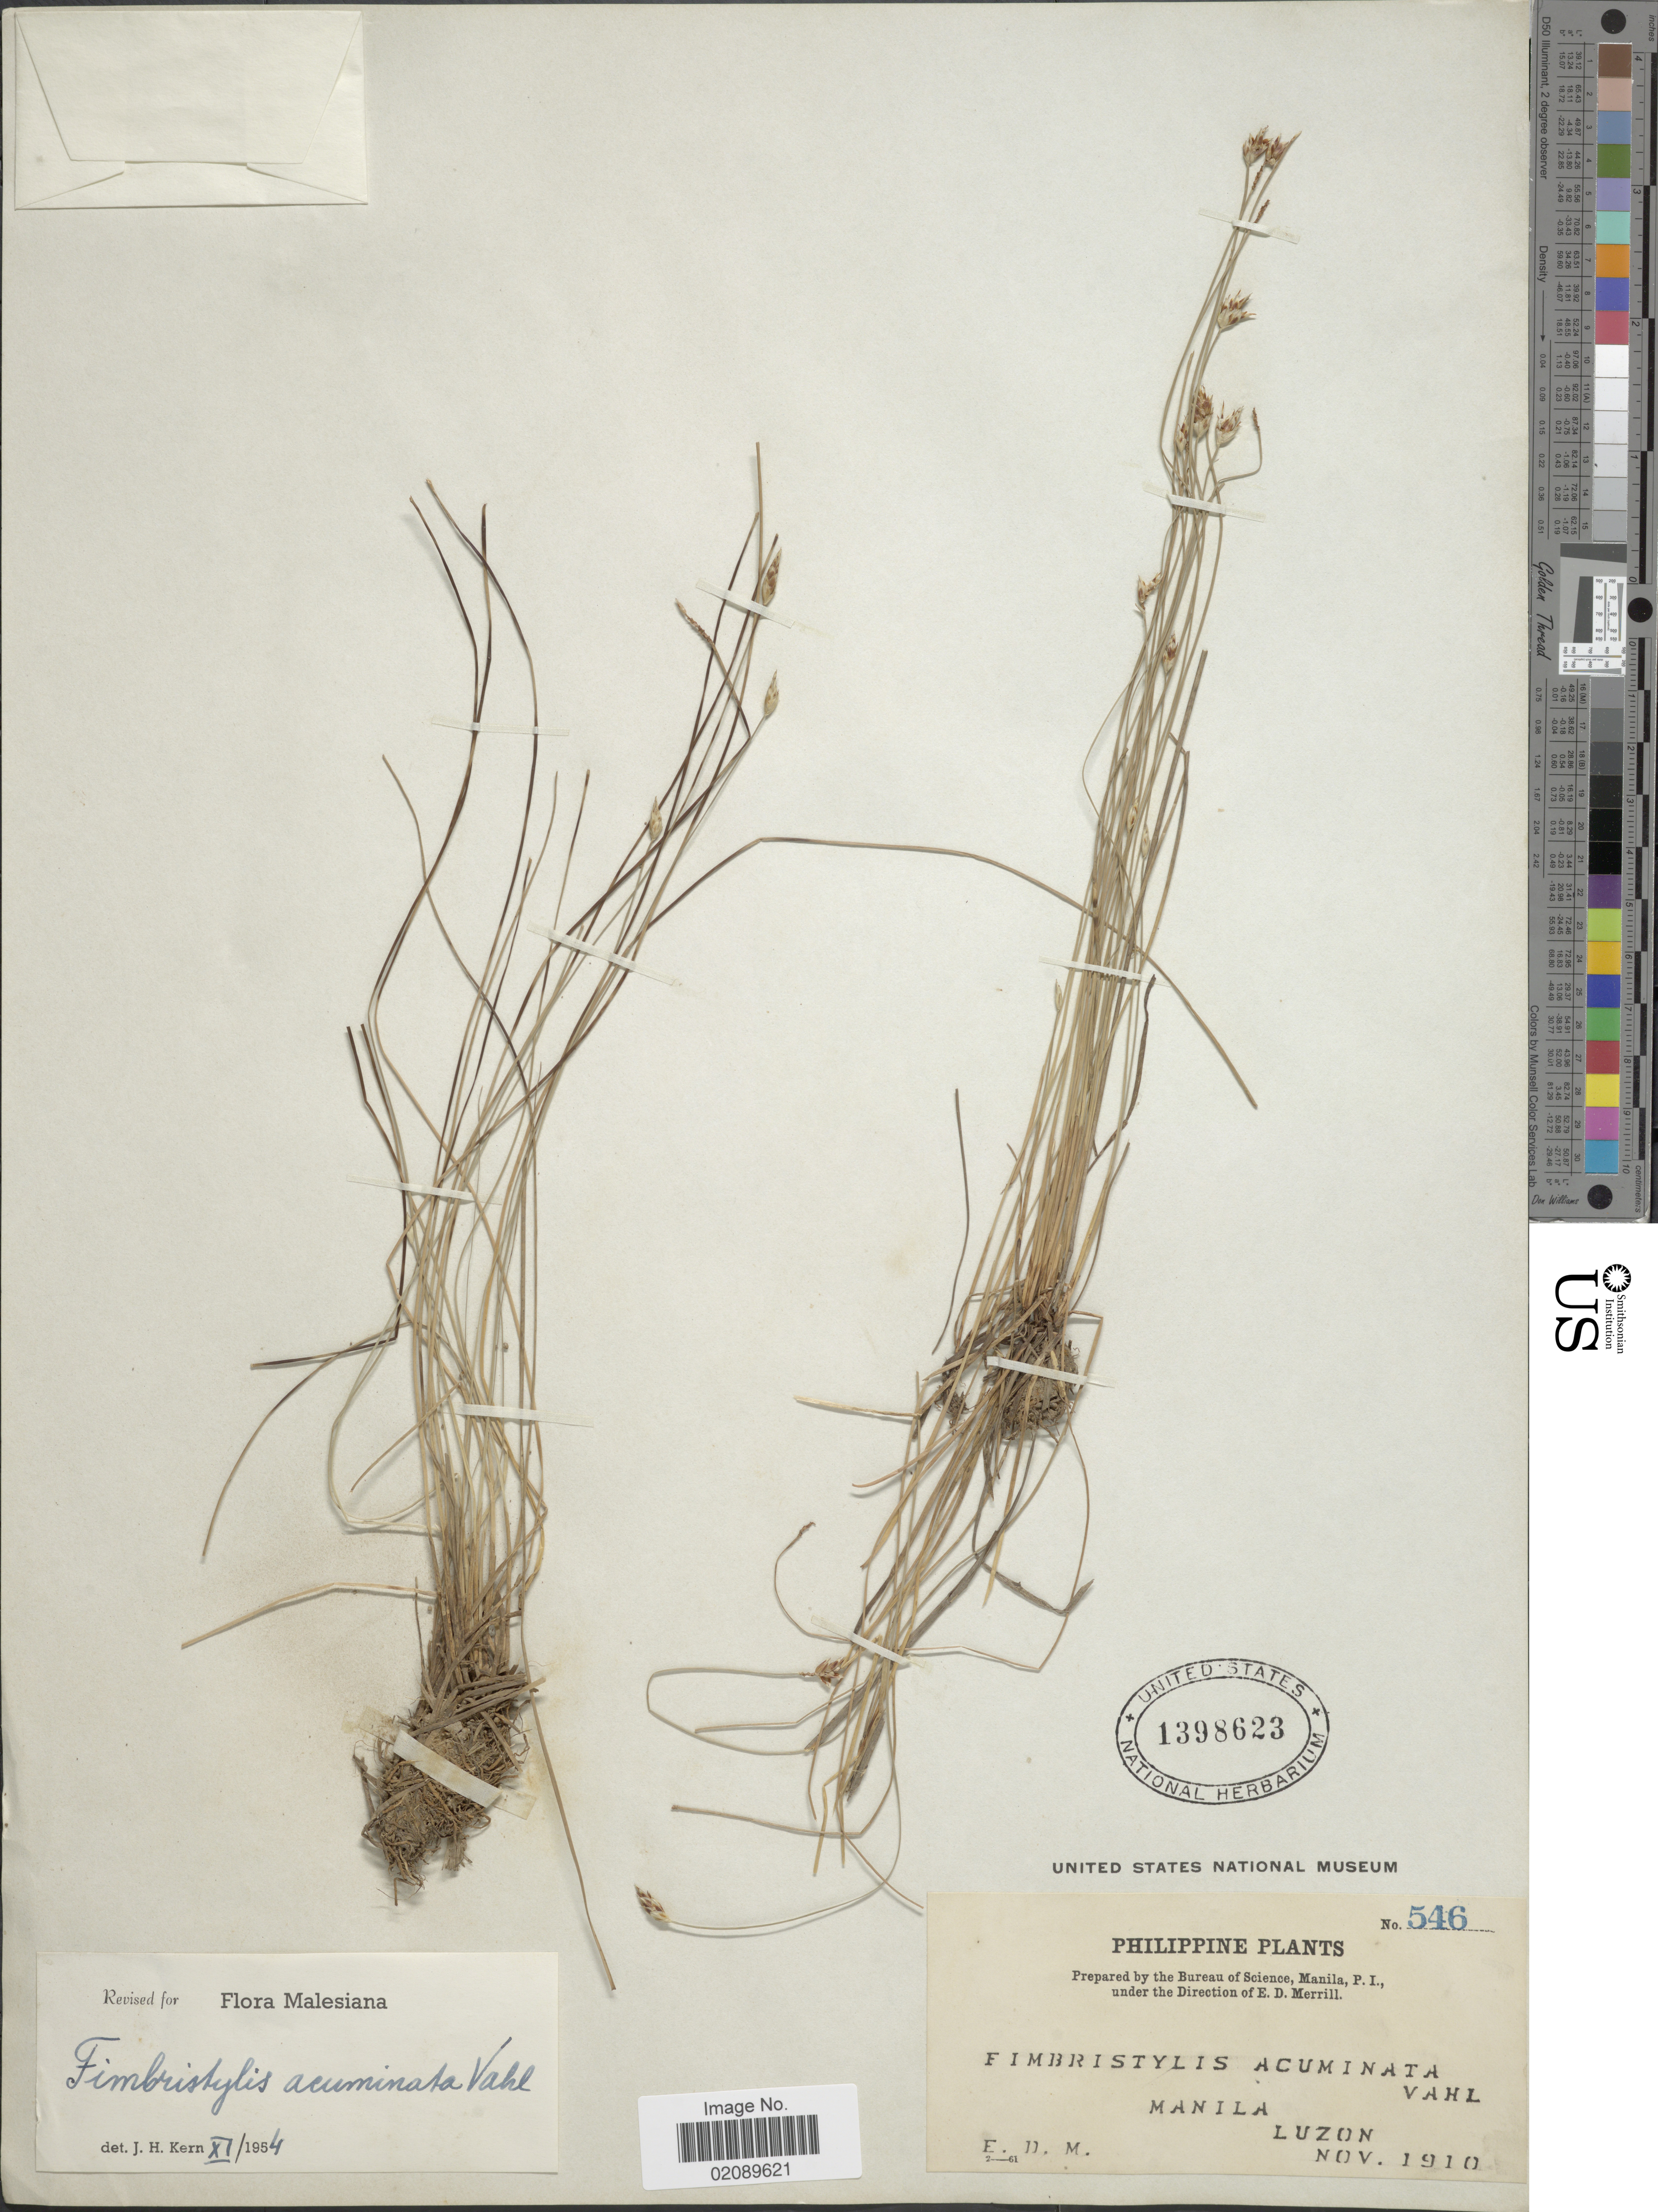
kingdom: Plantae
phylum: Tracheophyta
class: Liliopsida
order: Poales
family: Cyperaceae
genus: Fimbristylis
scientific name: Fimbristylis acuminata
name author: Vahl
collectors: E. D. Merrill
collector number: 546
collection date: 1910-11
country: Philippines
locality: Manila, Luzon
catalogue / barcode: US 1398623